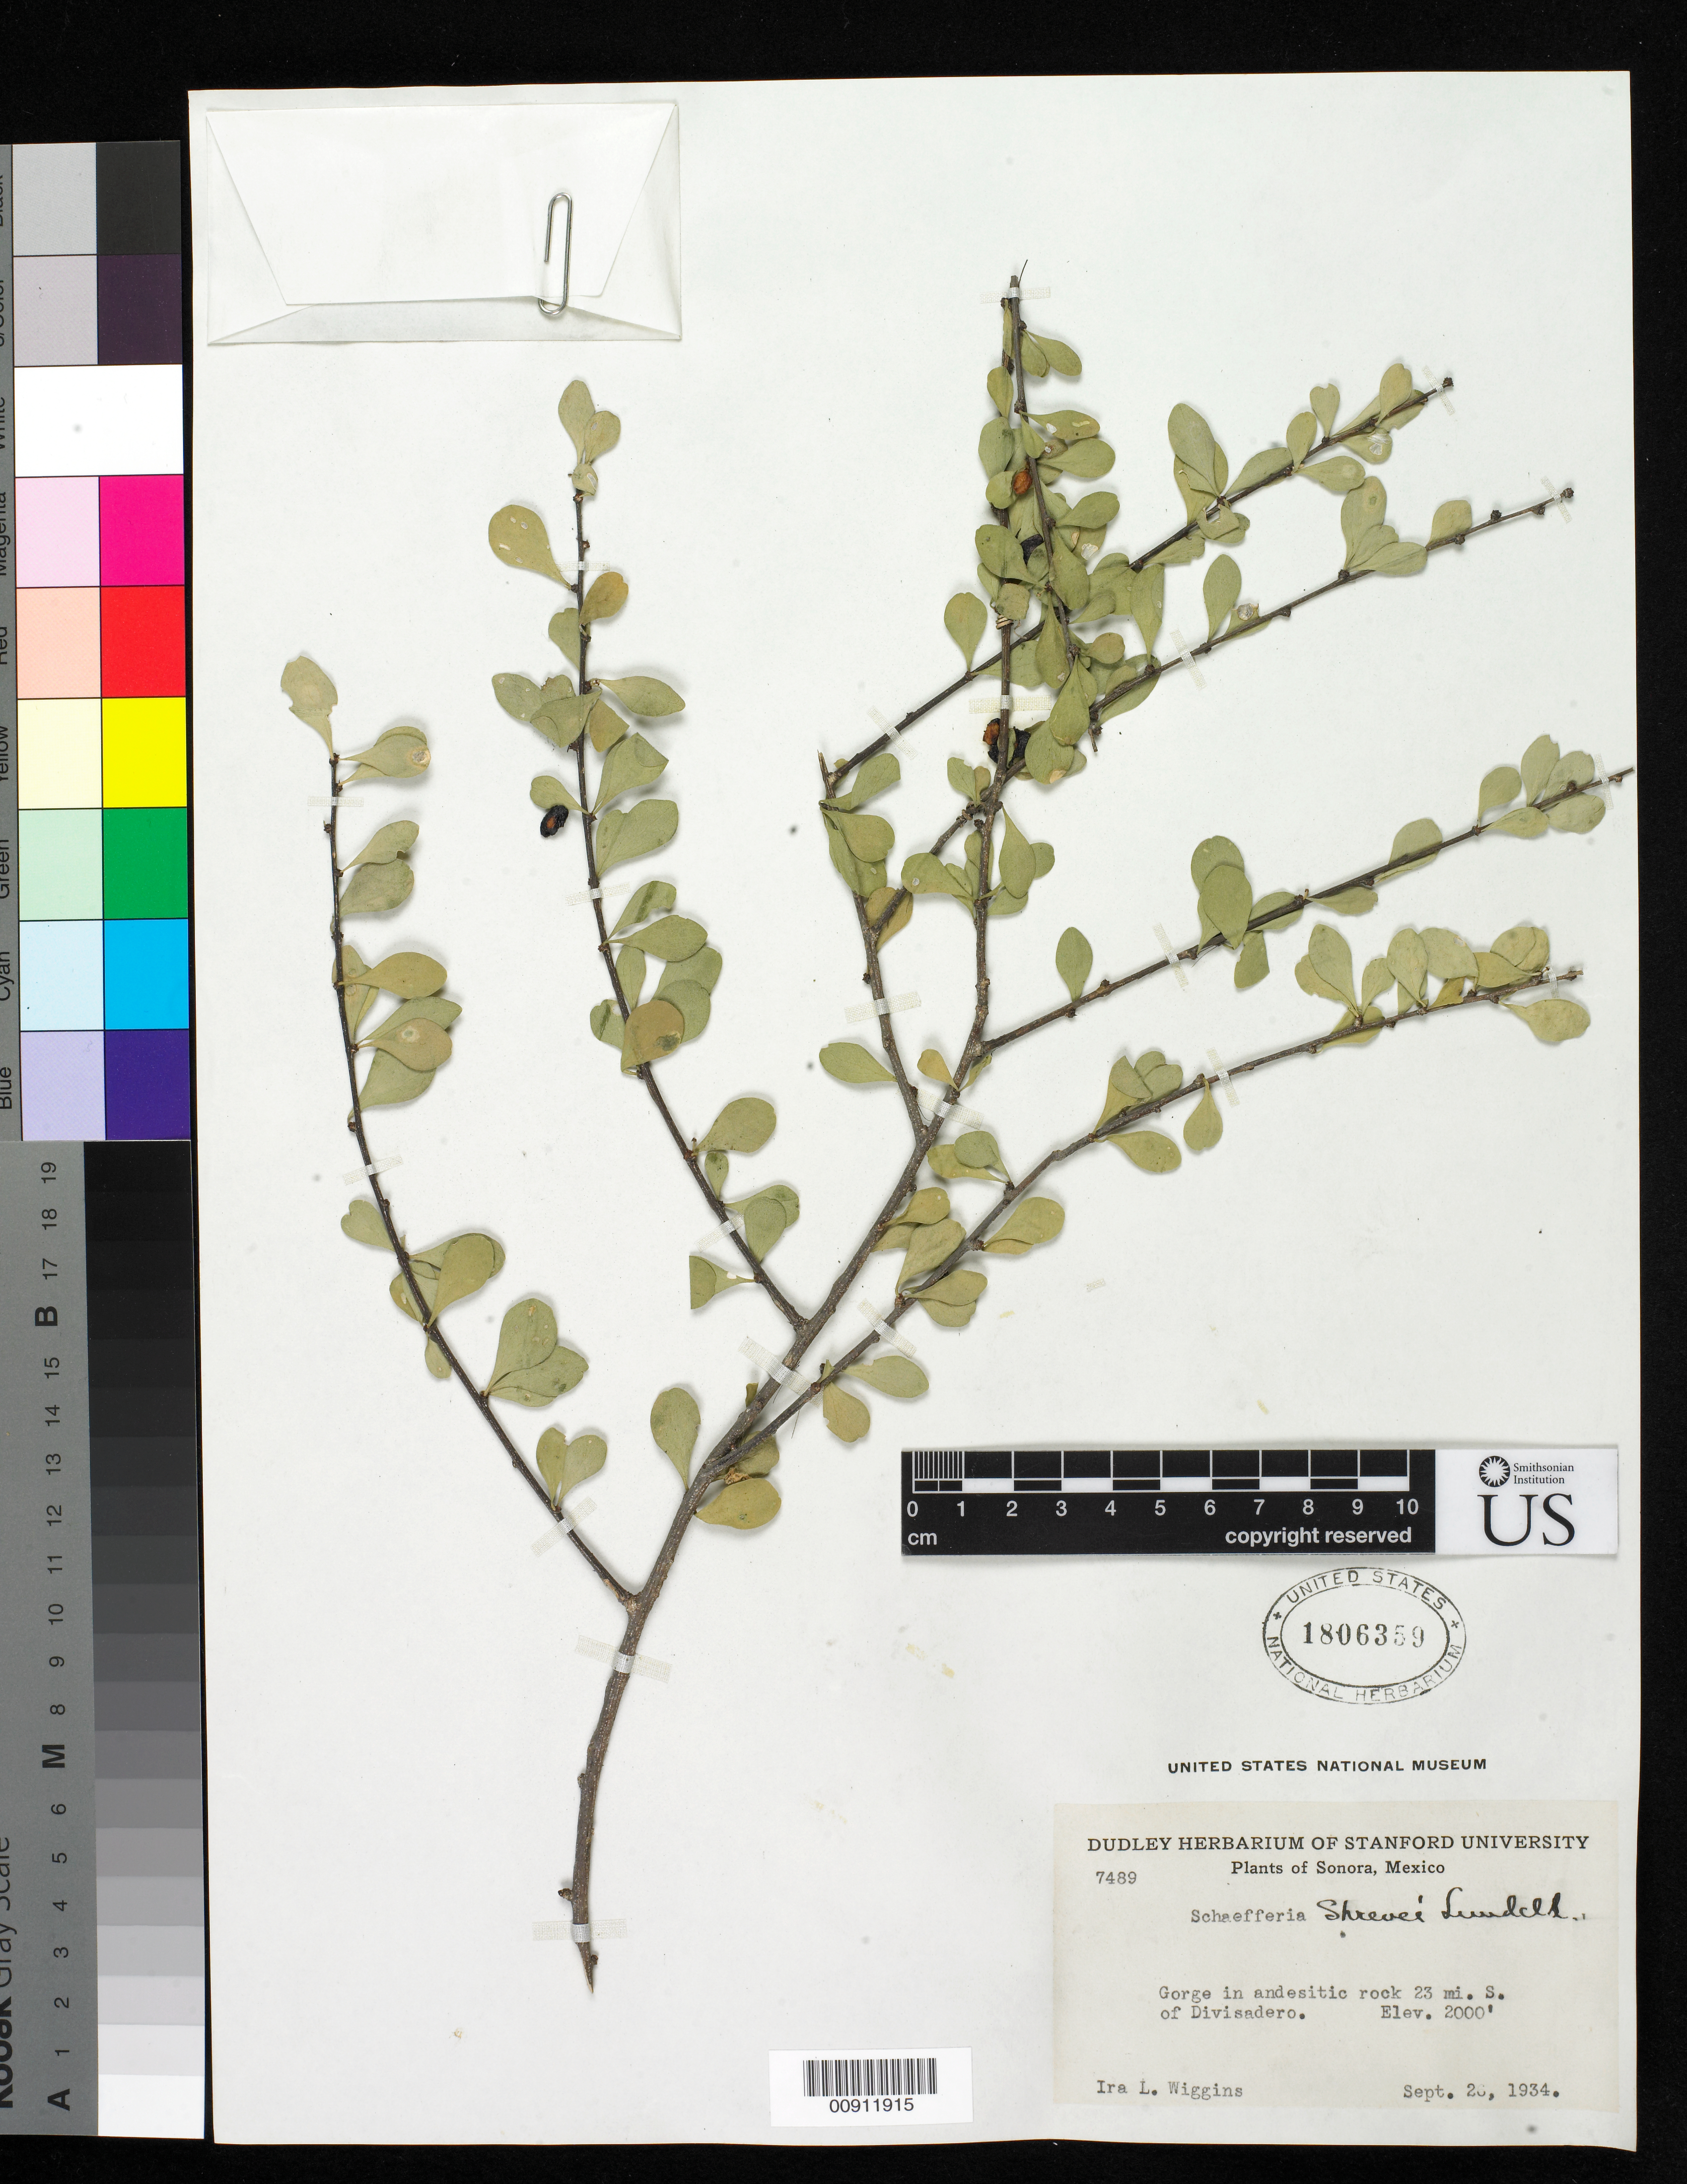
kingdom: Plantae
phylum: Tracheophyta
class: Magnoliopsida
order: Celastrales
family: Celastraceae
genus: Schaefferia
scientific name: Schaefferia shrevei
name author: Lundell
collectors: I. L. Wiggins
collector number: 7489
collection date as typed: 26 Sep 1934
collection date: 1934-09-26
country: Mexico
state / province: Sonora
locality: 23 mi. S. of Divisadero.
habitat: Gorge in andesitic tock.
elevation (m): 610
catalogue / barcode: US 1806359